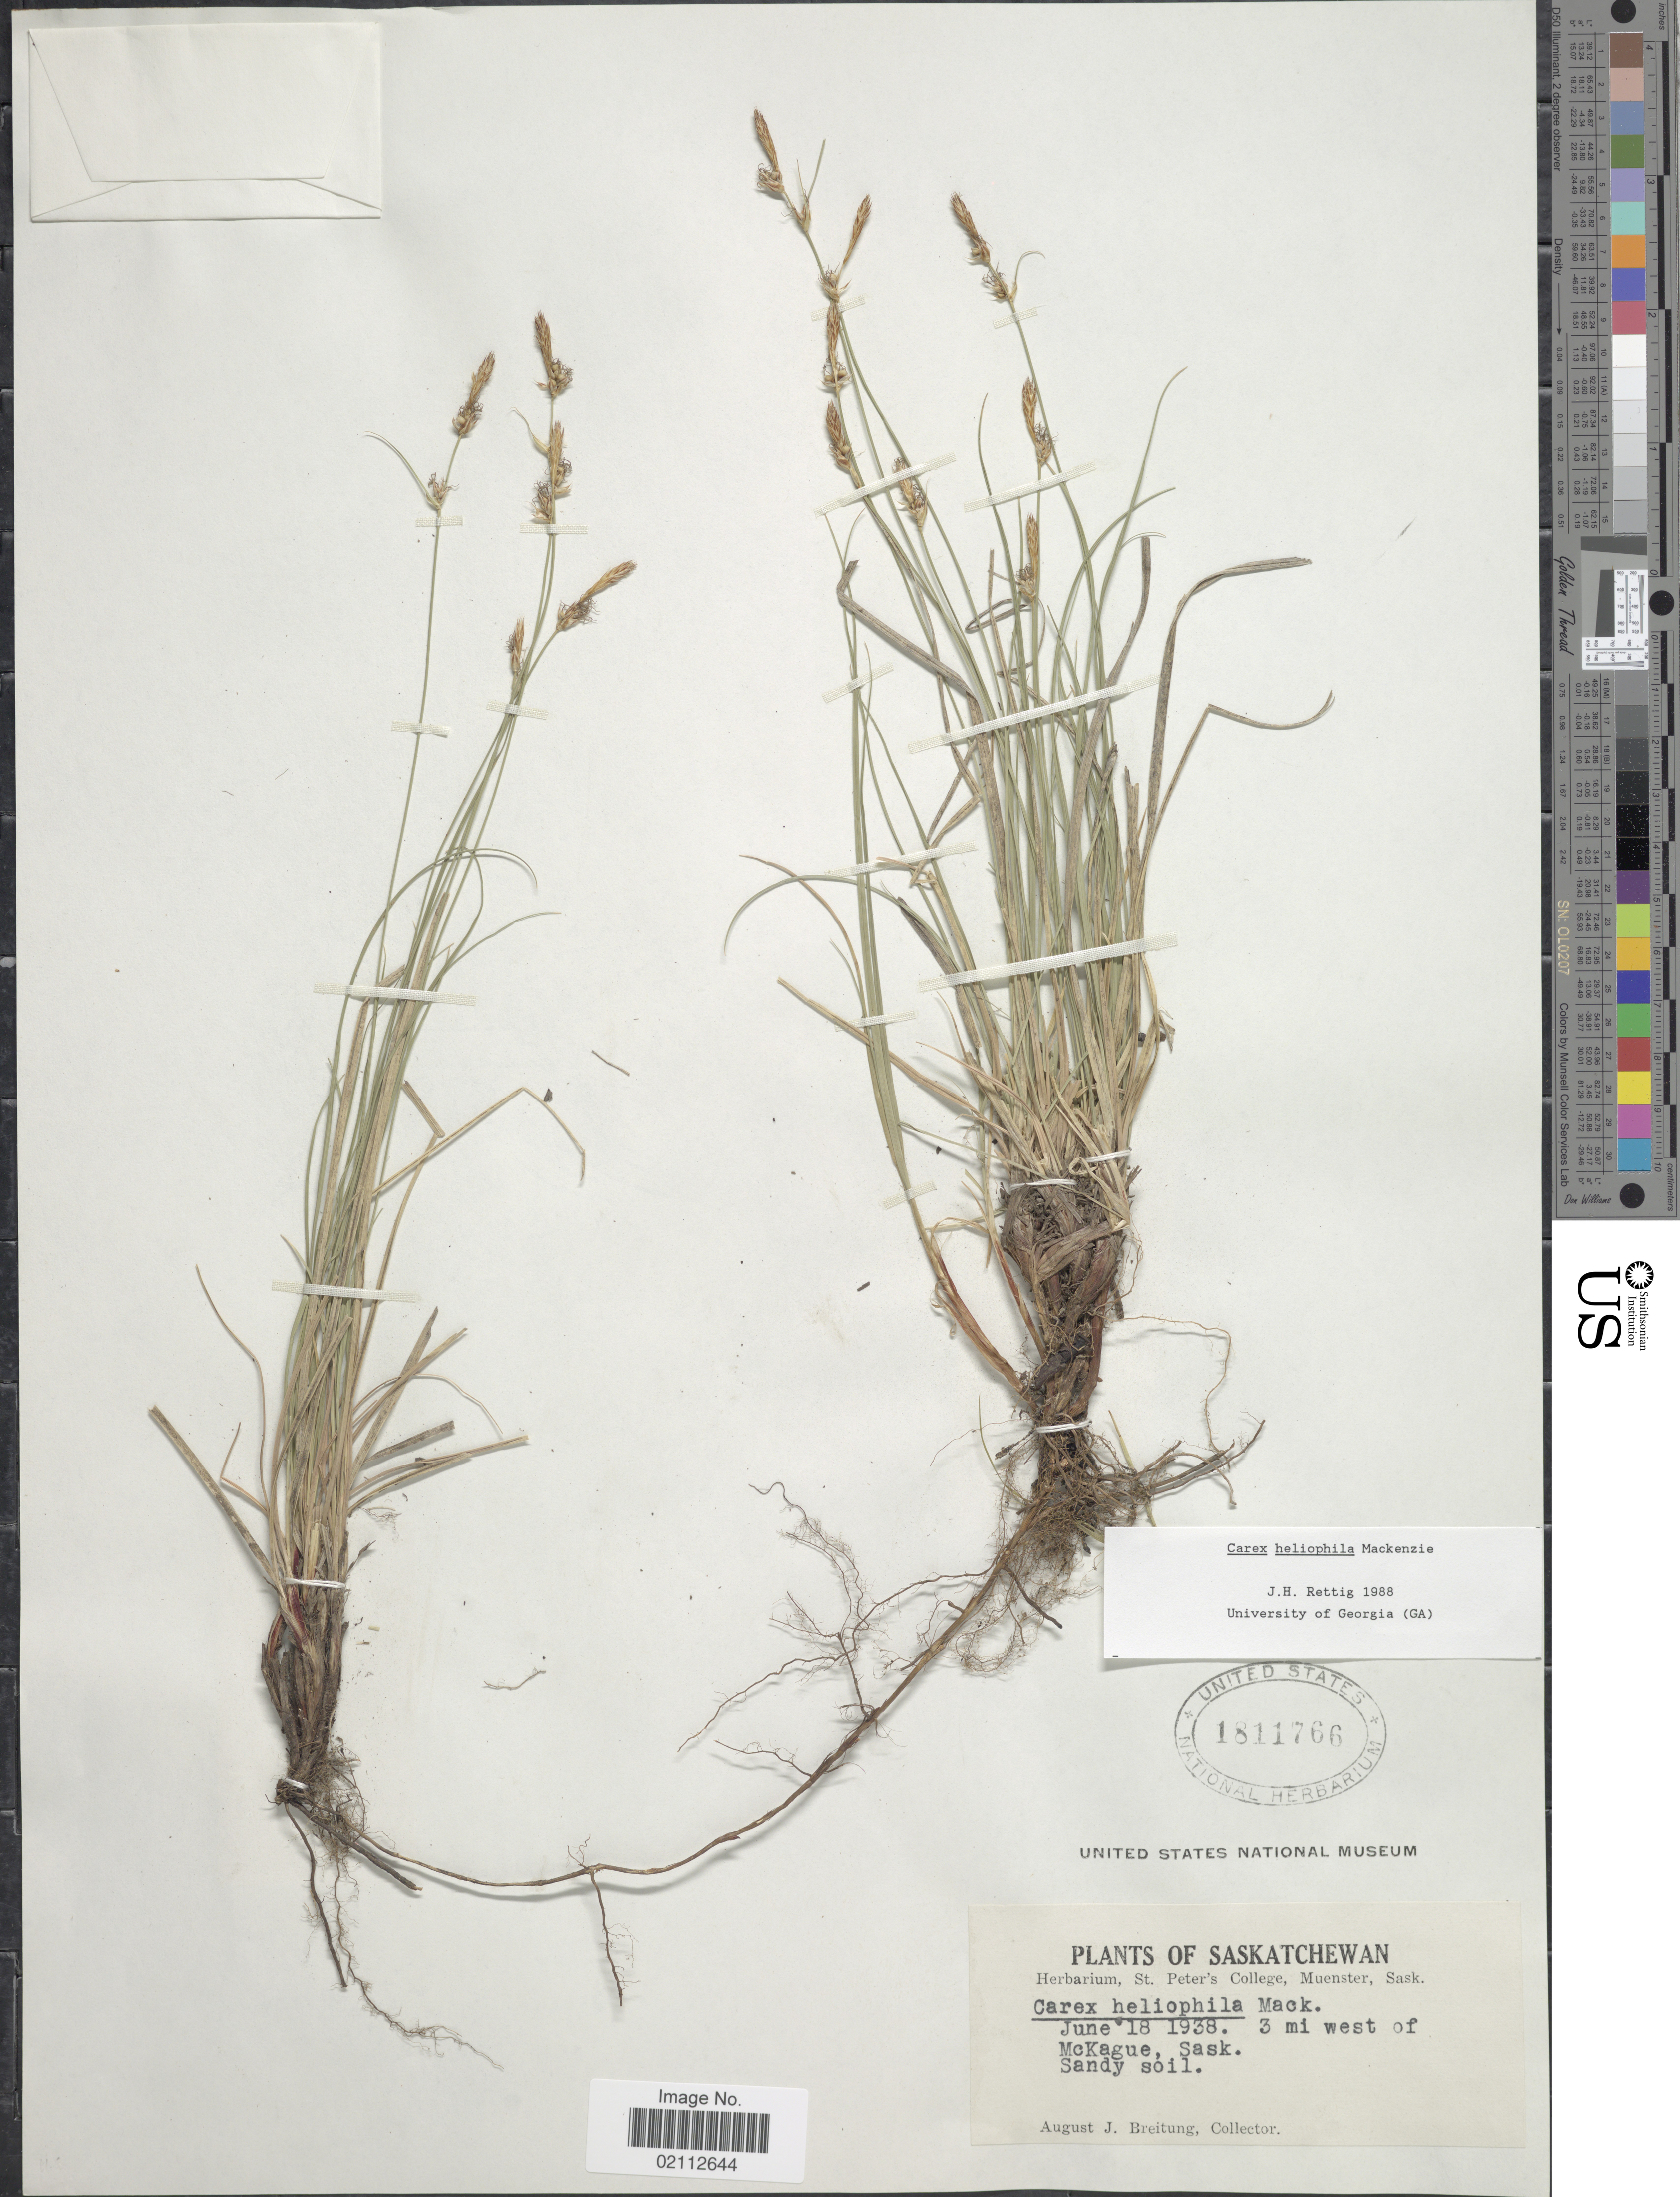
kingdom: Plantae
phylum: Tracheophyta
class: Liliopsida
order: Poales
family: Cyperaceae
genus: Carex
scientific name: Carex heliophila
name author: Mack.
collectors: A. Breitung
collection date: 1938-06-18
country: Canada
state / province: Saskatchewan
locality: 3 mi west of McKague, Sask.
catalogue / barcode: US 1811766